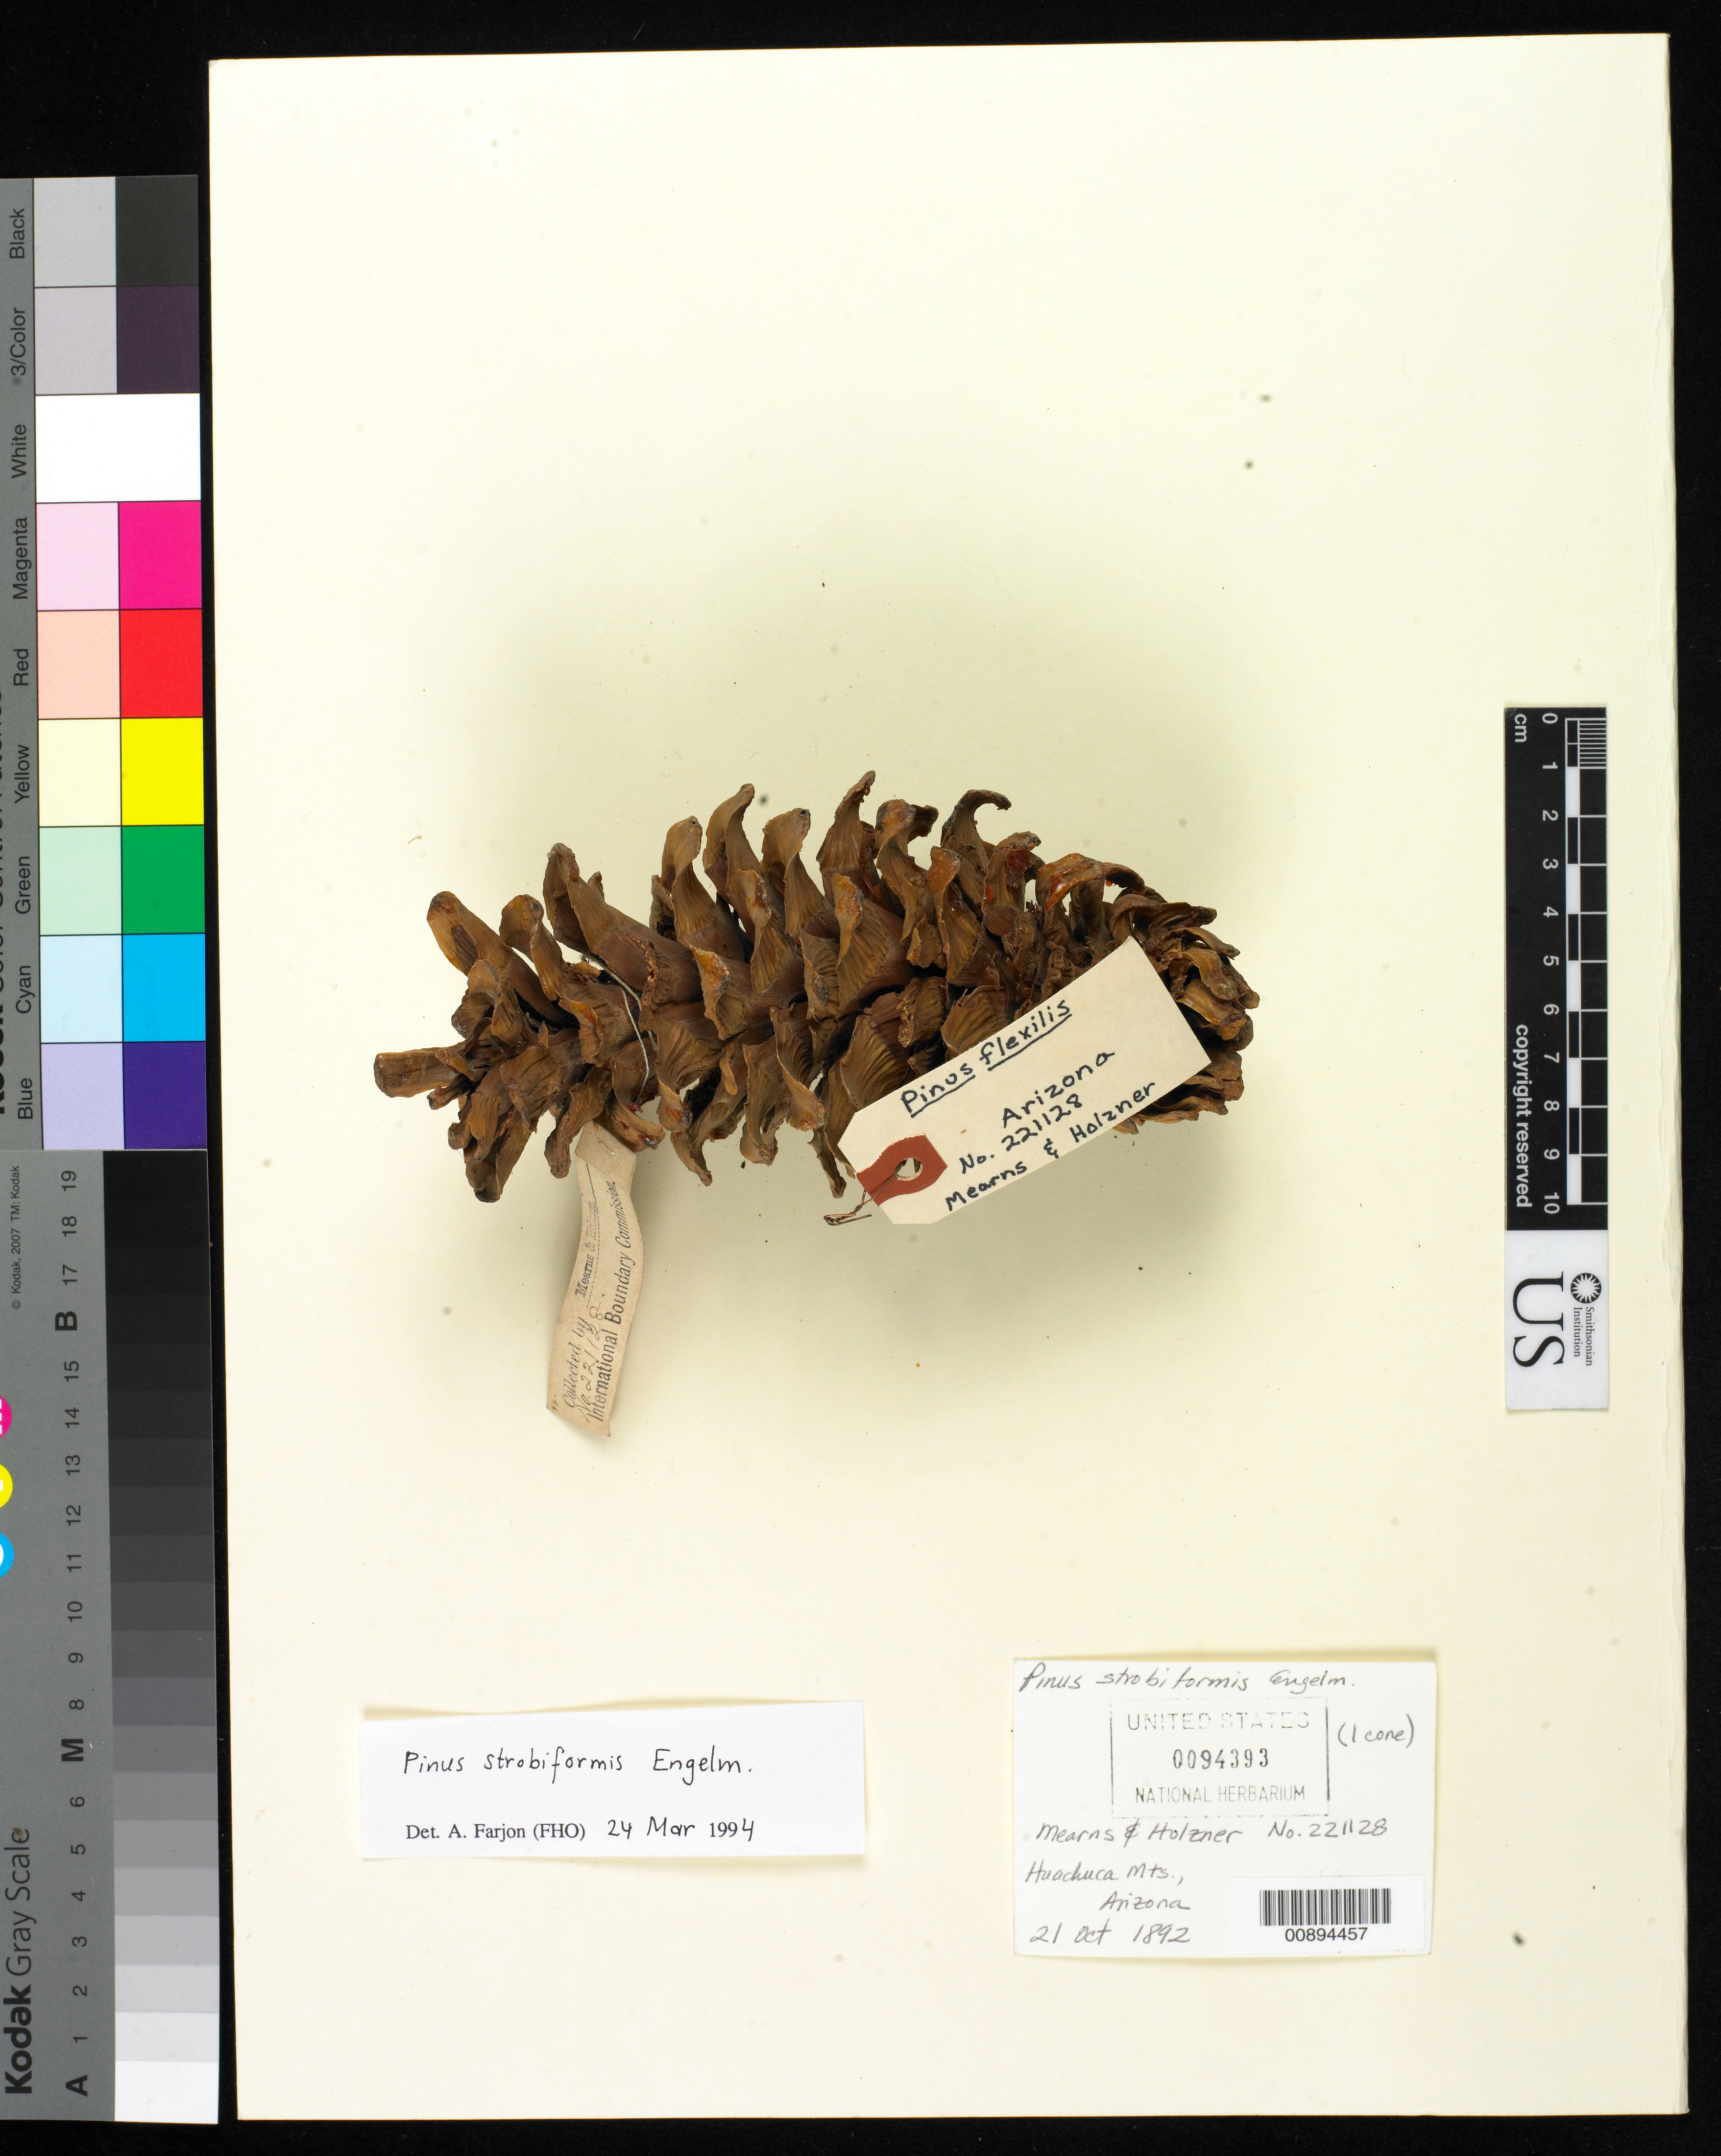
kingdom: Plantae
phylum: Tracheophyta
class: Pinopsida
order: Pinales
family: Pinaceae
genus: Pinus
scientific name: Pinus strobiformis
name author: Engelm.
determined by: Farjon, A. K.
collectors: E. A. Mearns & F. X. Holzner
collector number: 221128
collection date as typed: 21 Oct 1892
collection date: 1892-10-21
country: United States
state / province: Arizona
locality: Huachuca Mts.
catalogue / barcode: US 94393